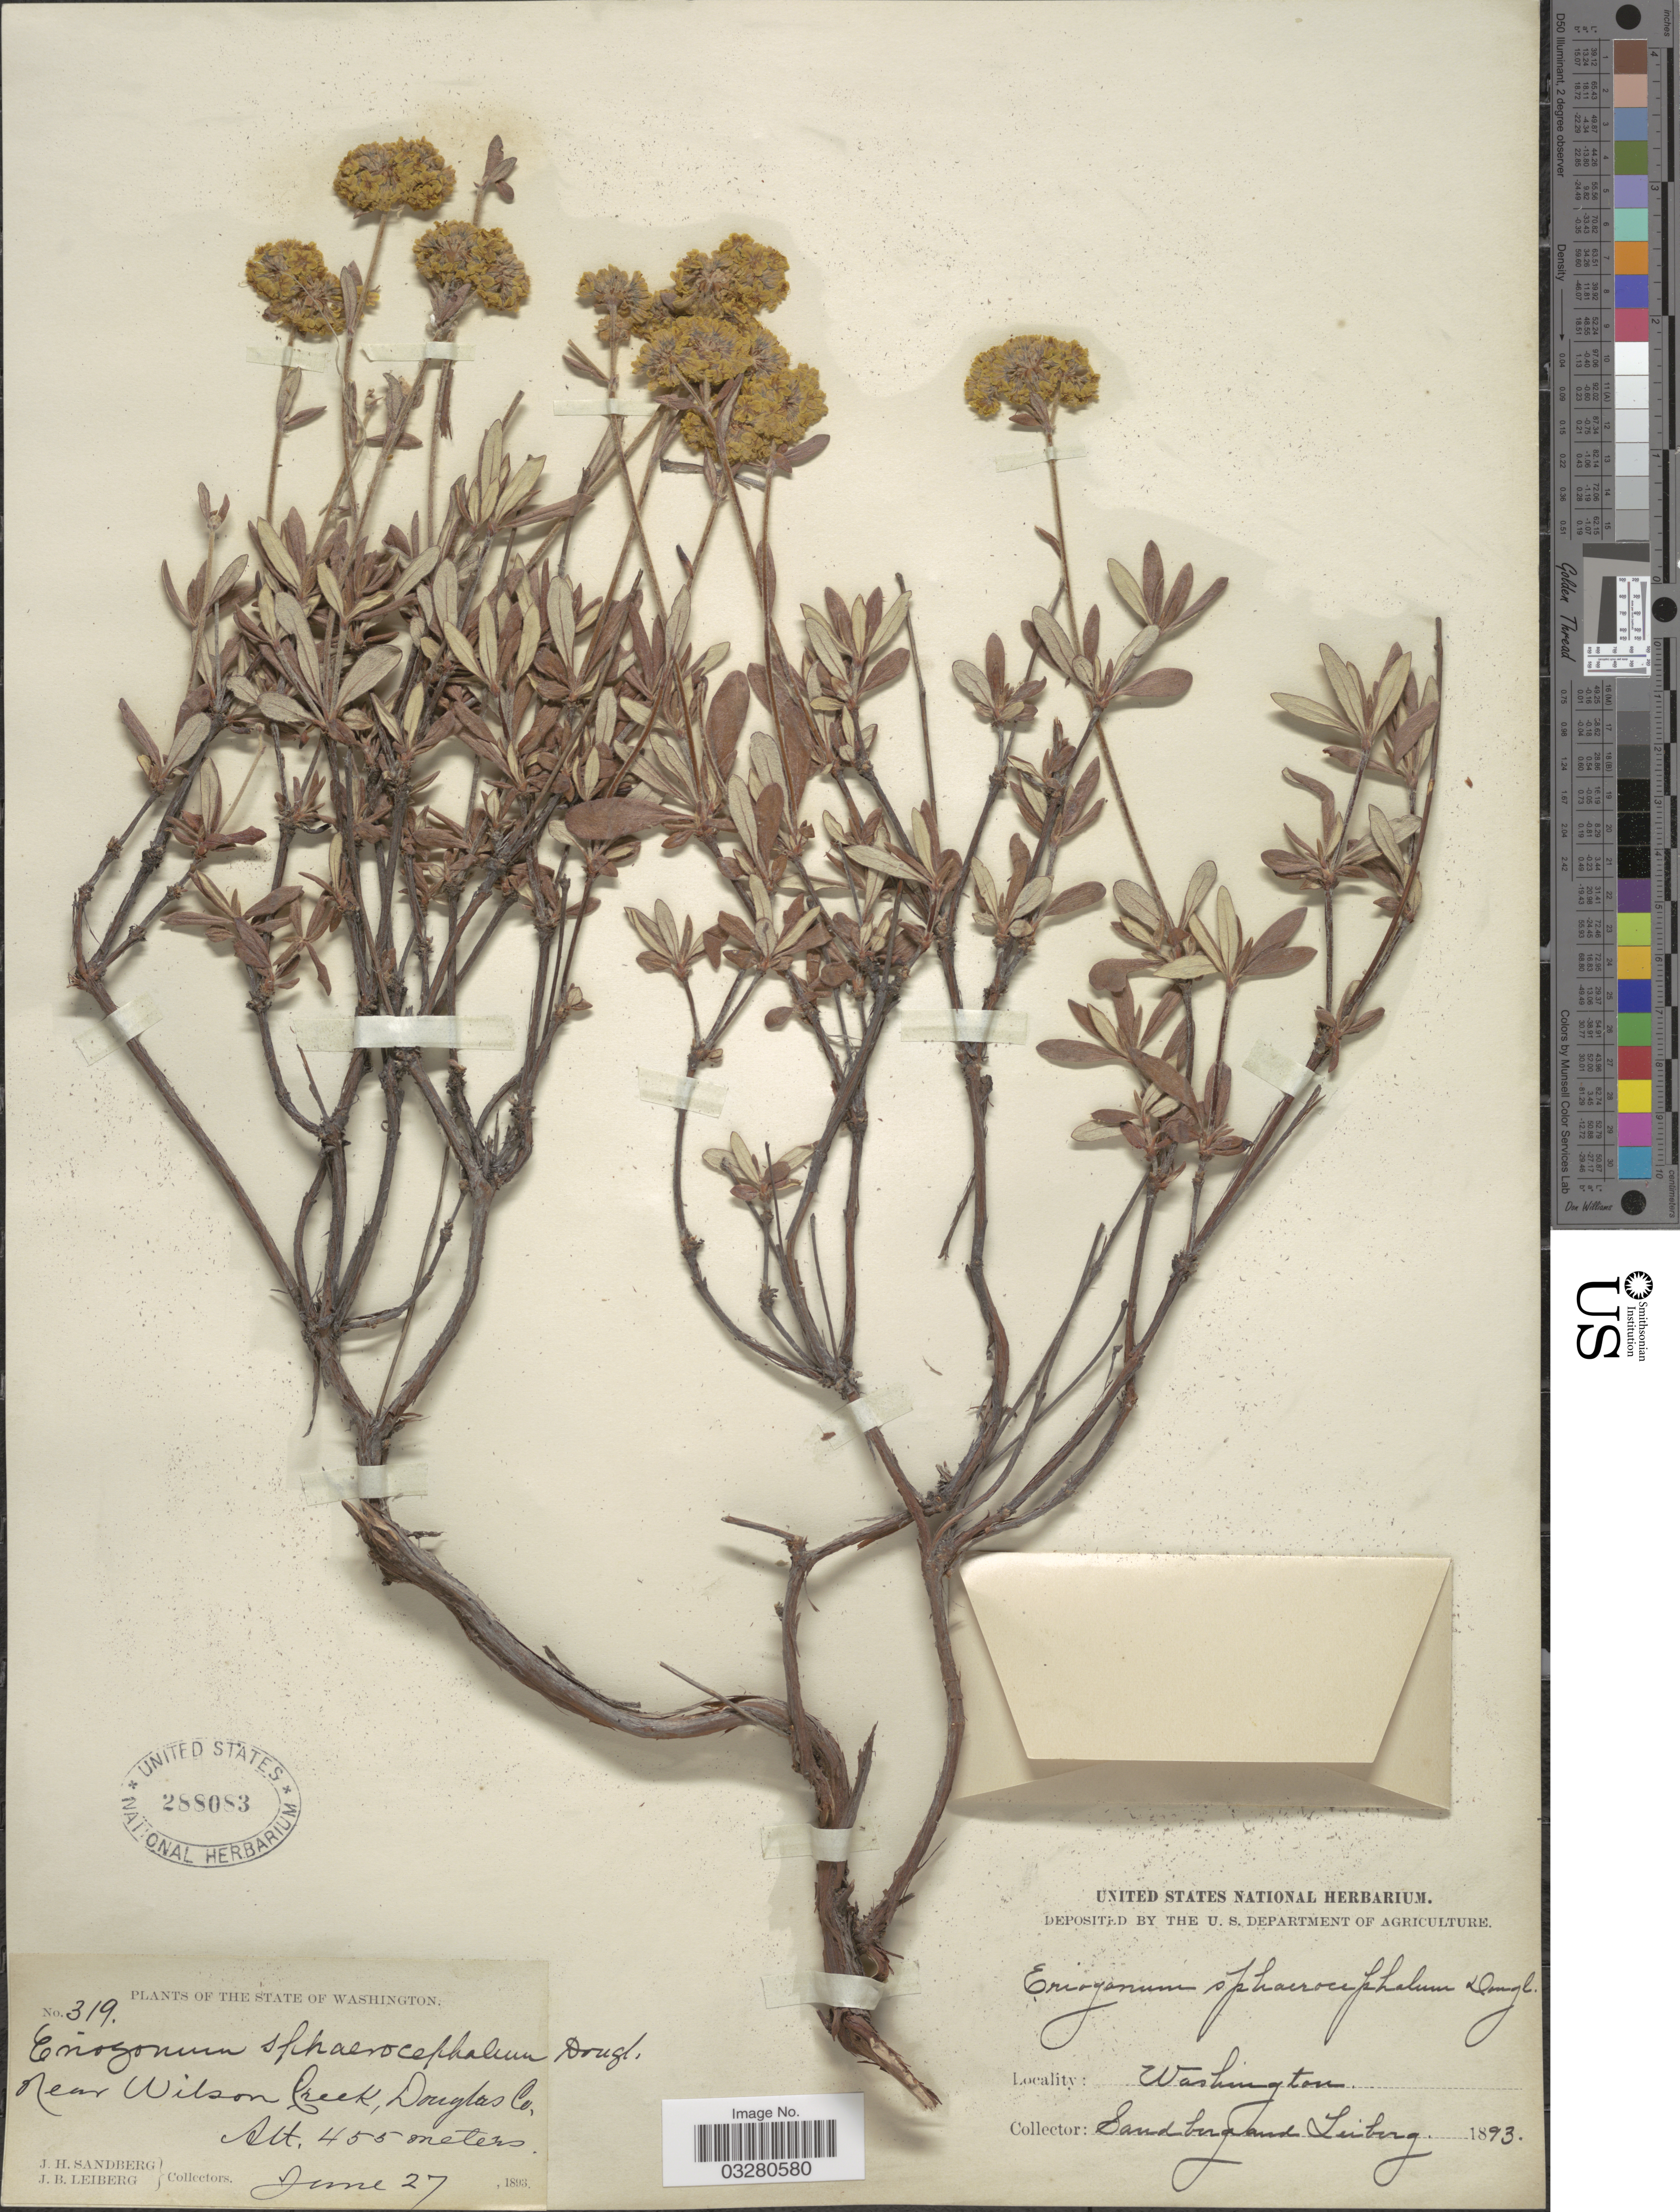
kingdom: Plantae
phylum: Tracheophyta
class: Magnoliopsida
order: Caryophyllales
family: Polygonaceae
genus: Eriogonum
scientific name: Eriogonum sphaerocephalum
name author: Benth. & Douglas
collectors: J. H. Sandberg & J. B. Leiberg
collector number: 319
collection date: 1893-06-27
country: United States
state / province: Washington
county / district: Douglas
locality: Near Wilson Creek, Douglas Co.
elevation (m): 455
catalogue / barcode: US 288083